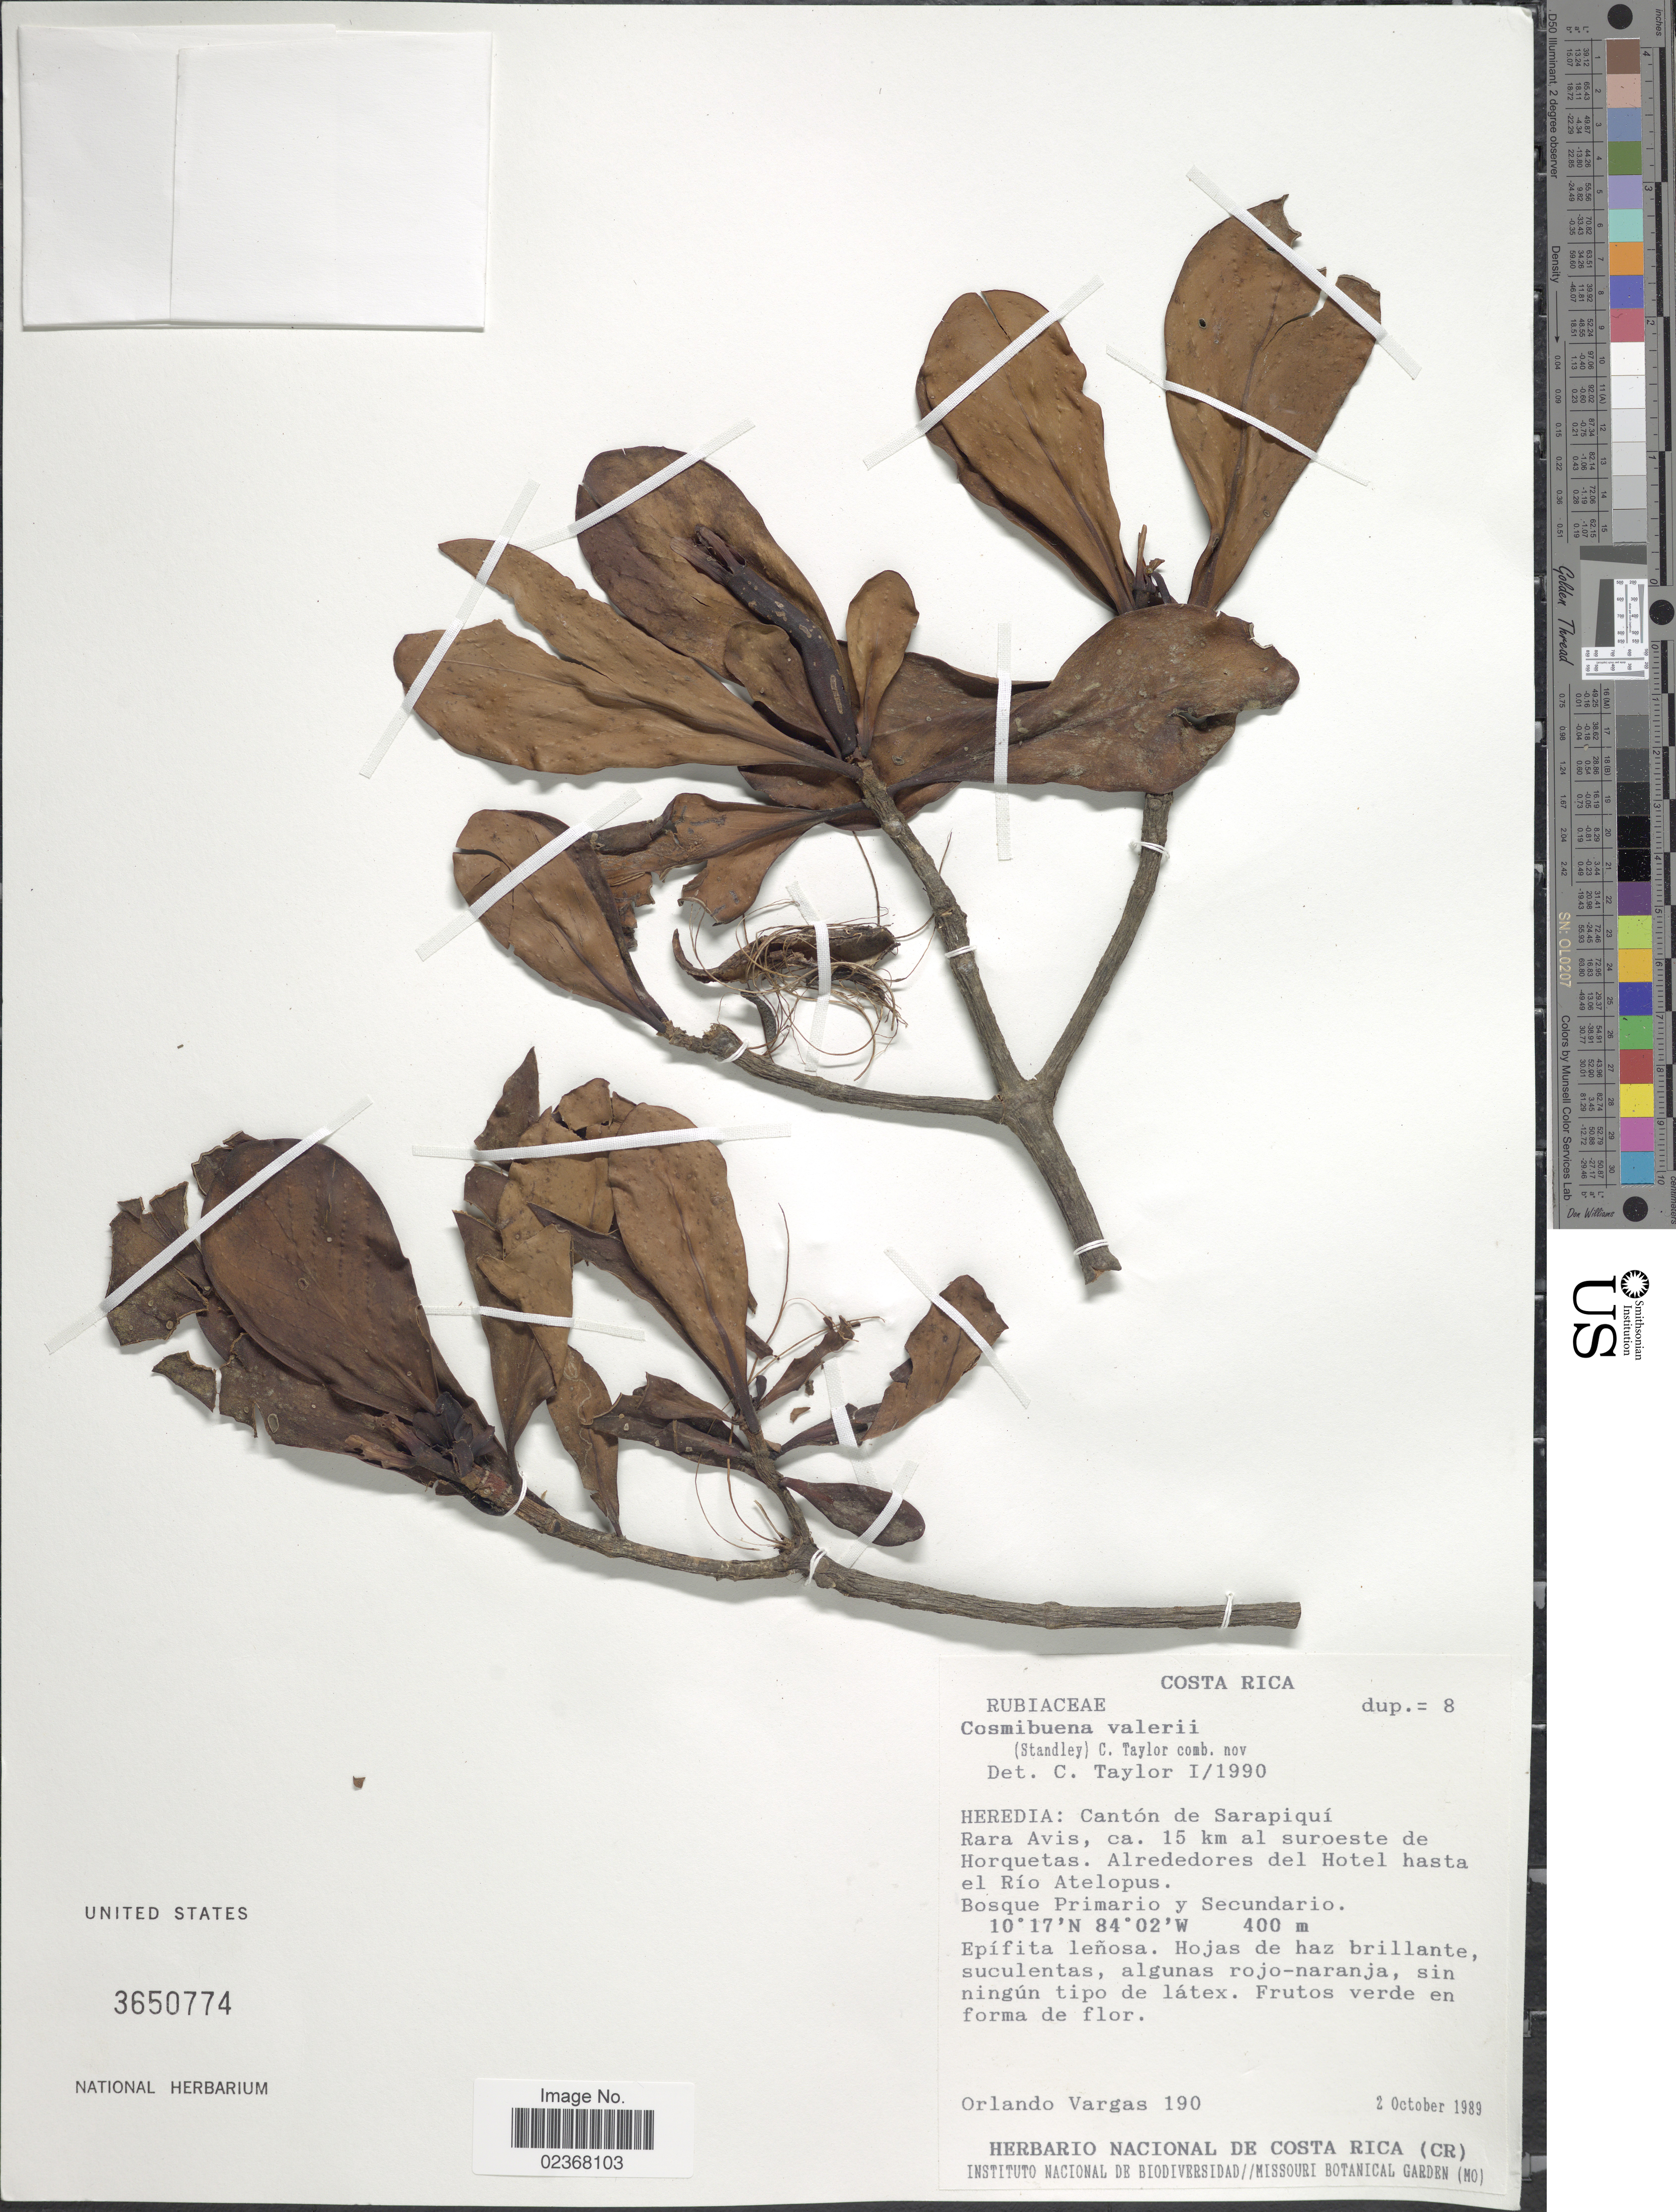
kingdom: Plantae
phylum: Tracheophyta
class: Magnoliopsida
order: Gentianales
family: Rubiaceae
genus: Cosmibuena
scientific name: Cosmibuena valerioi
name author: (Standl.) C.M. Taylor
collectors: O. Vargas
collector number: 190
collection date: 1989-10-02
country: Costa Rica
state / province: Heredia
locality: Heredia: Canton de Sarapiqui, Rara Avis, 15 km al suroeste de Horquetasm Alrededores del Hotel hasta el Rio Atelopus.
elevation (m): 400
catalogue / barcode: US 3650774